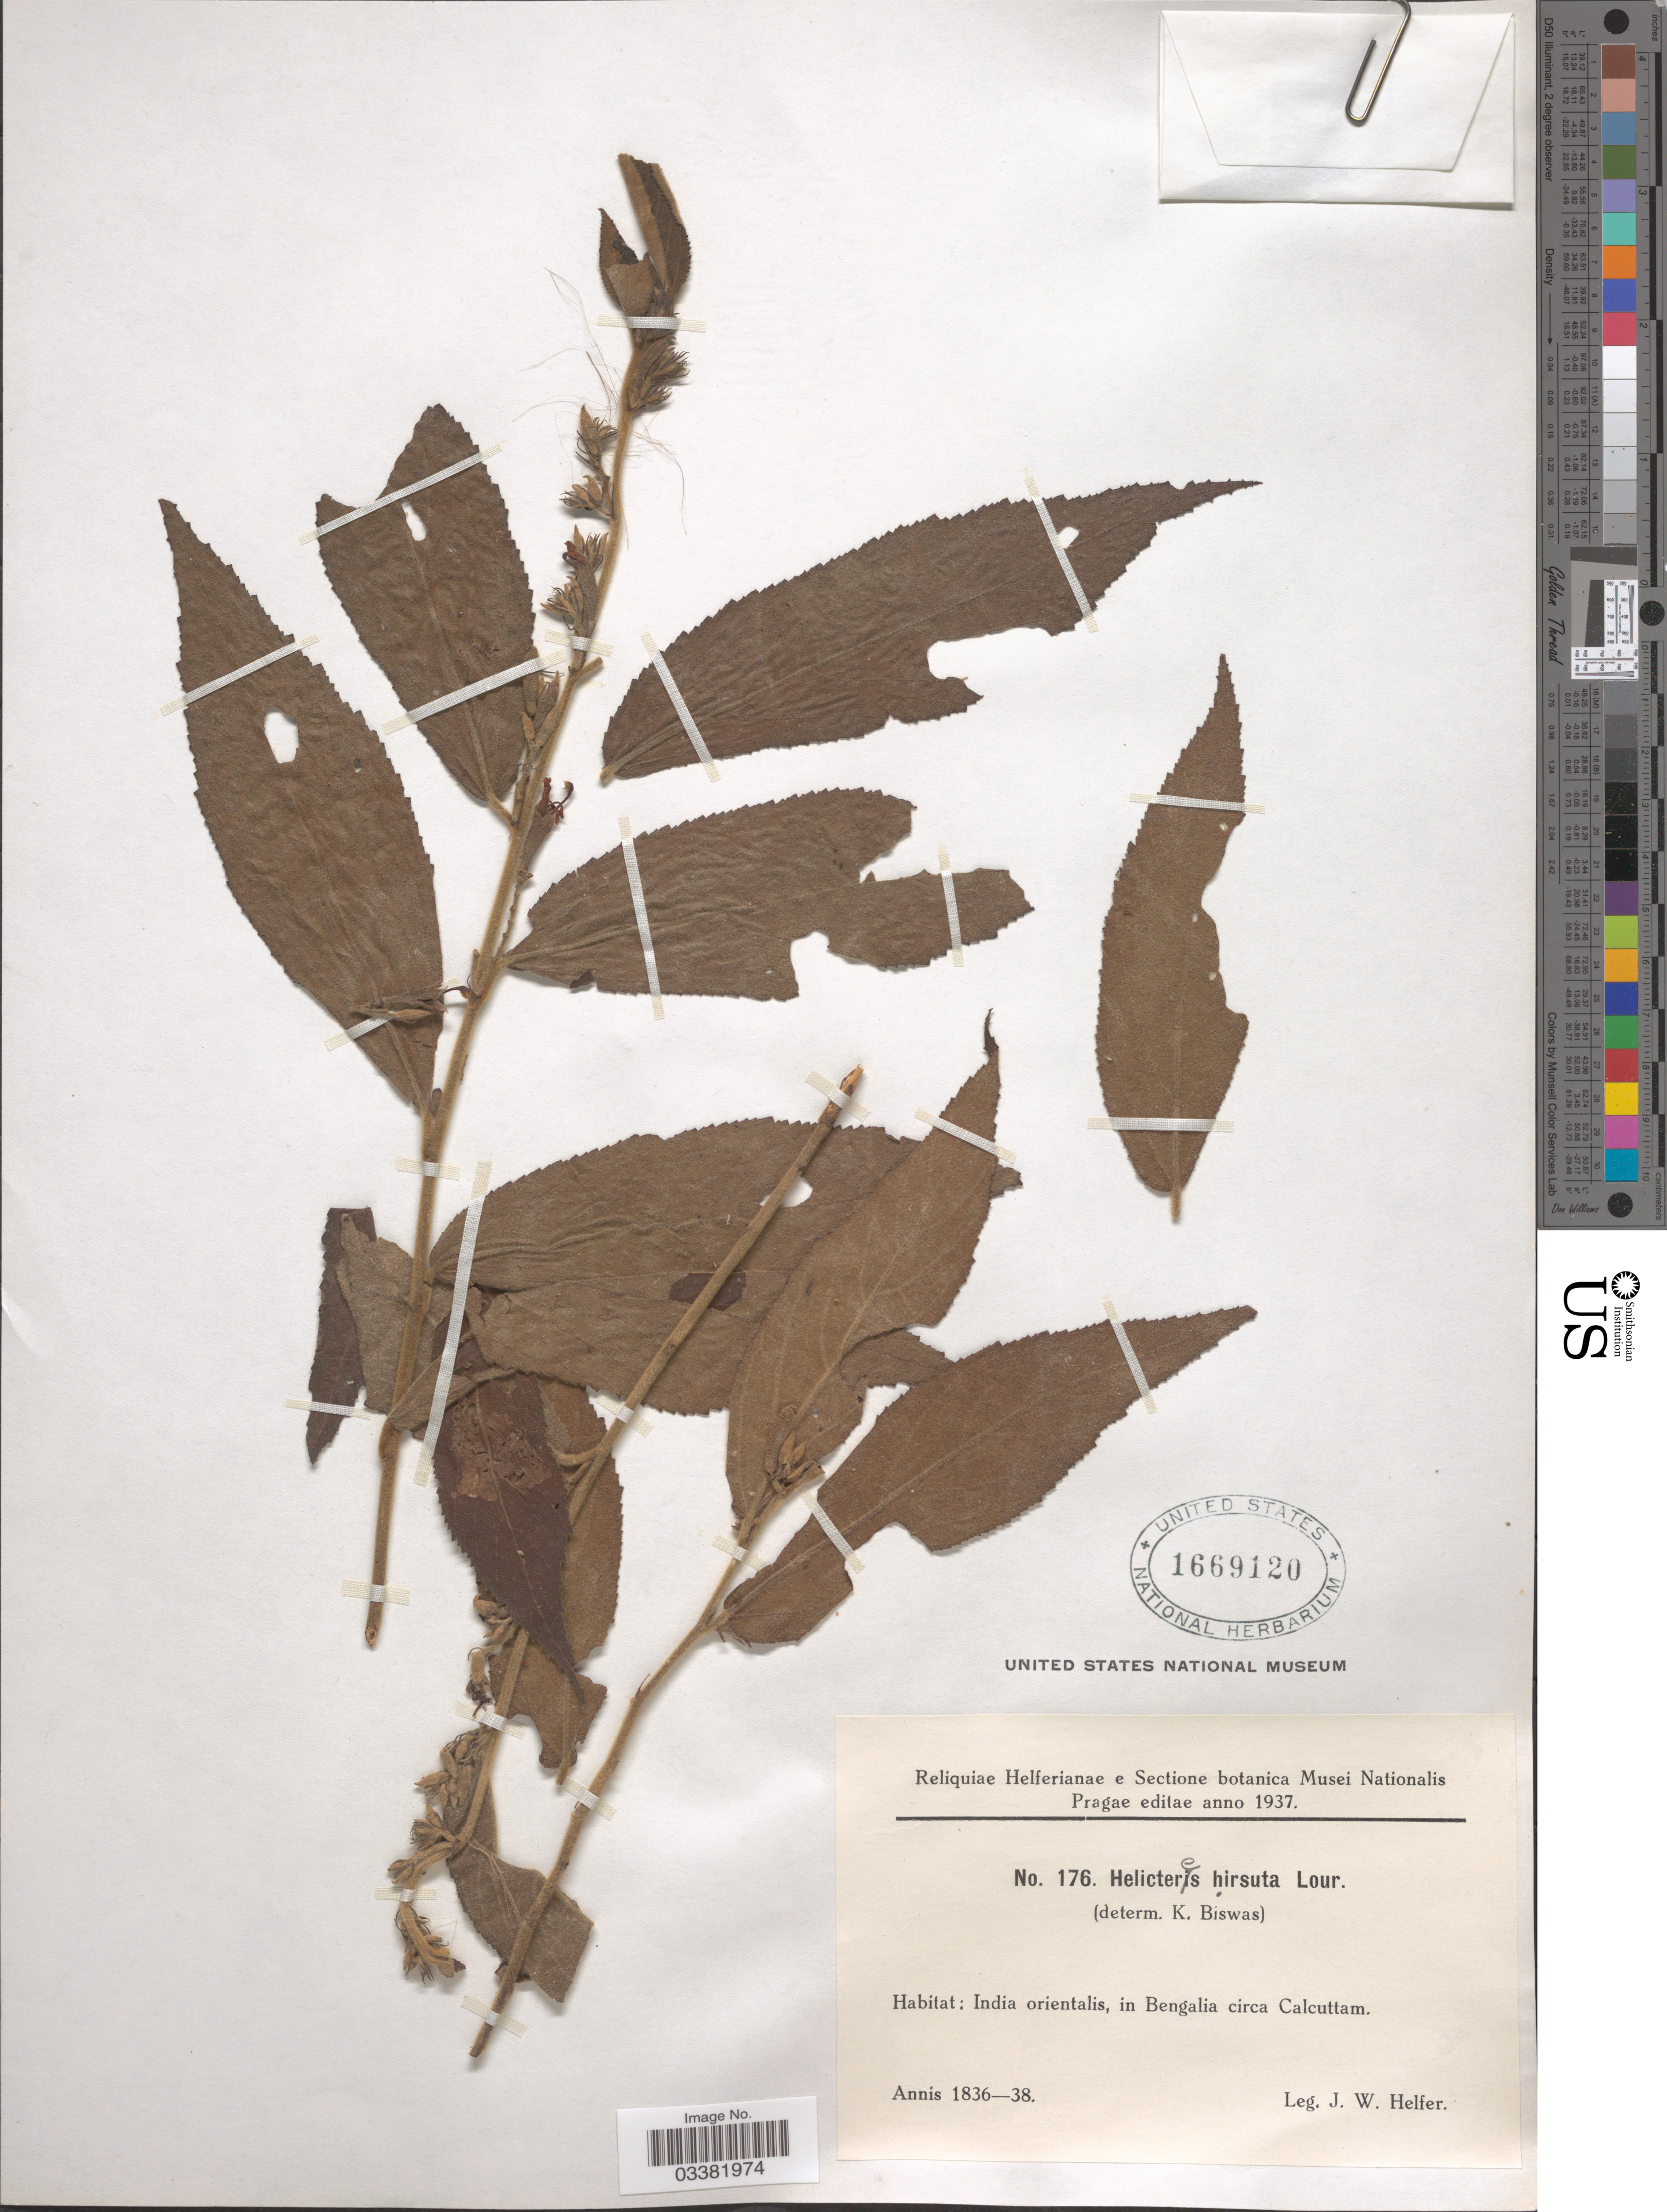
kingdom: Plantae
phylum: Tracheophyta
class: Magnoliopsida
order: Malvales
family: Malvaceae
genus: Helicteres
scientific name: Helicteres hirsuta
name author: Lour.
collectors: J. W. Helfer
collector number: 176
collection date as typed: Annis 1836-38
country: India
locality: India orientalis, in Bengalia circa Calcuttam.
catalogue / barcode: US 1669120